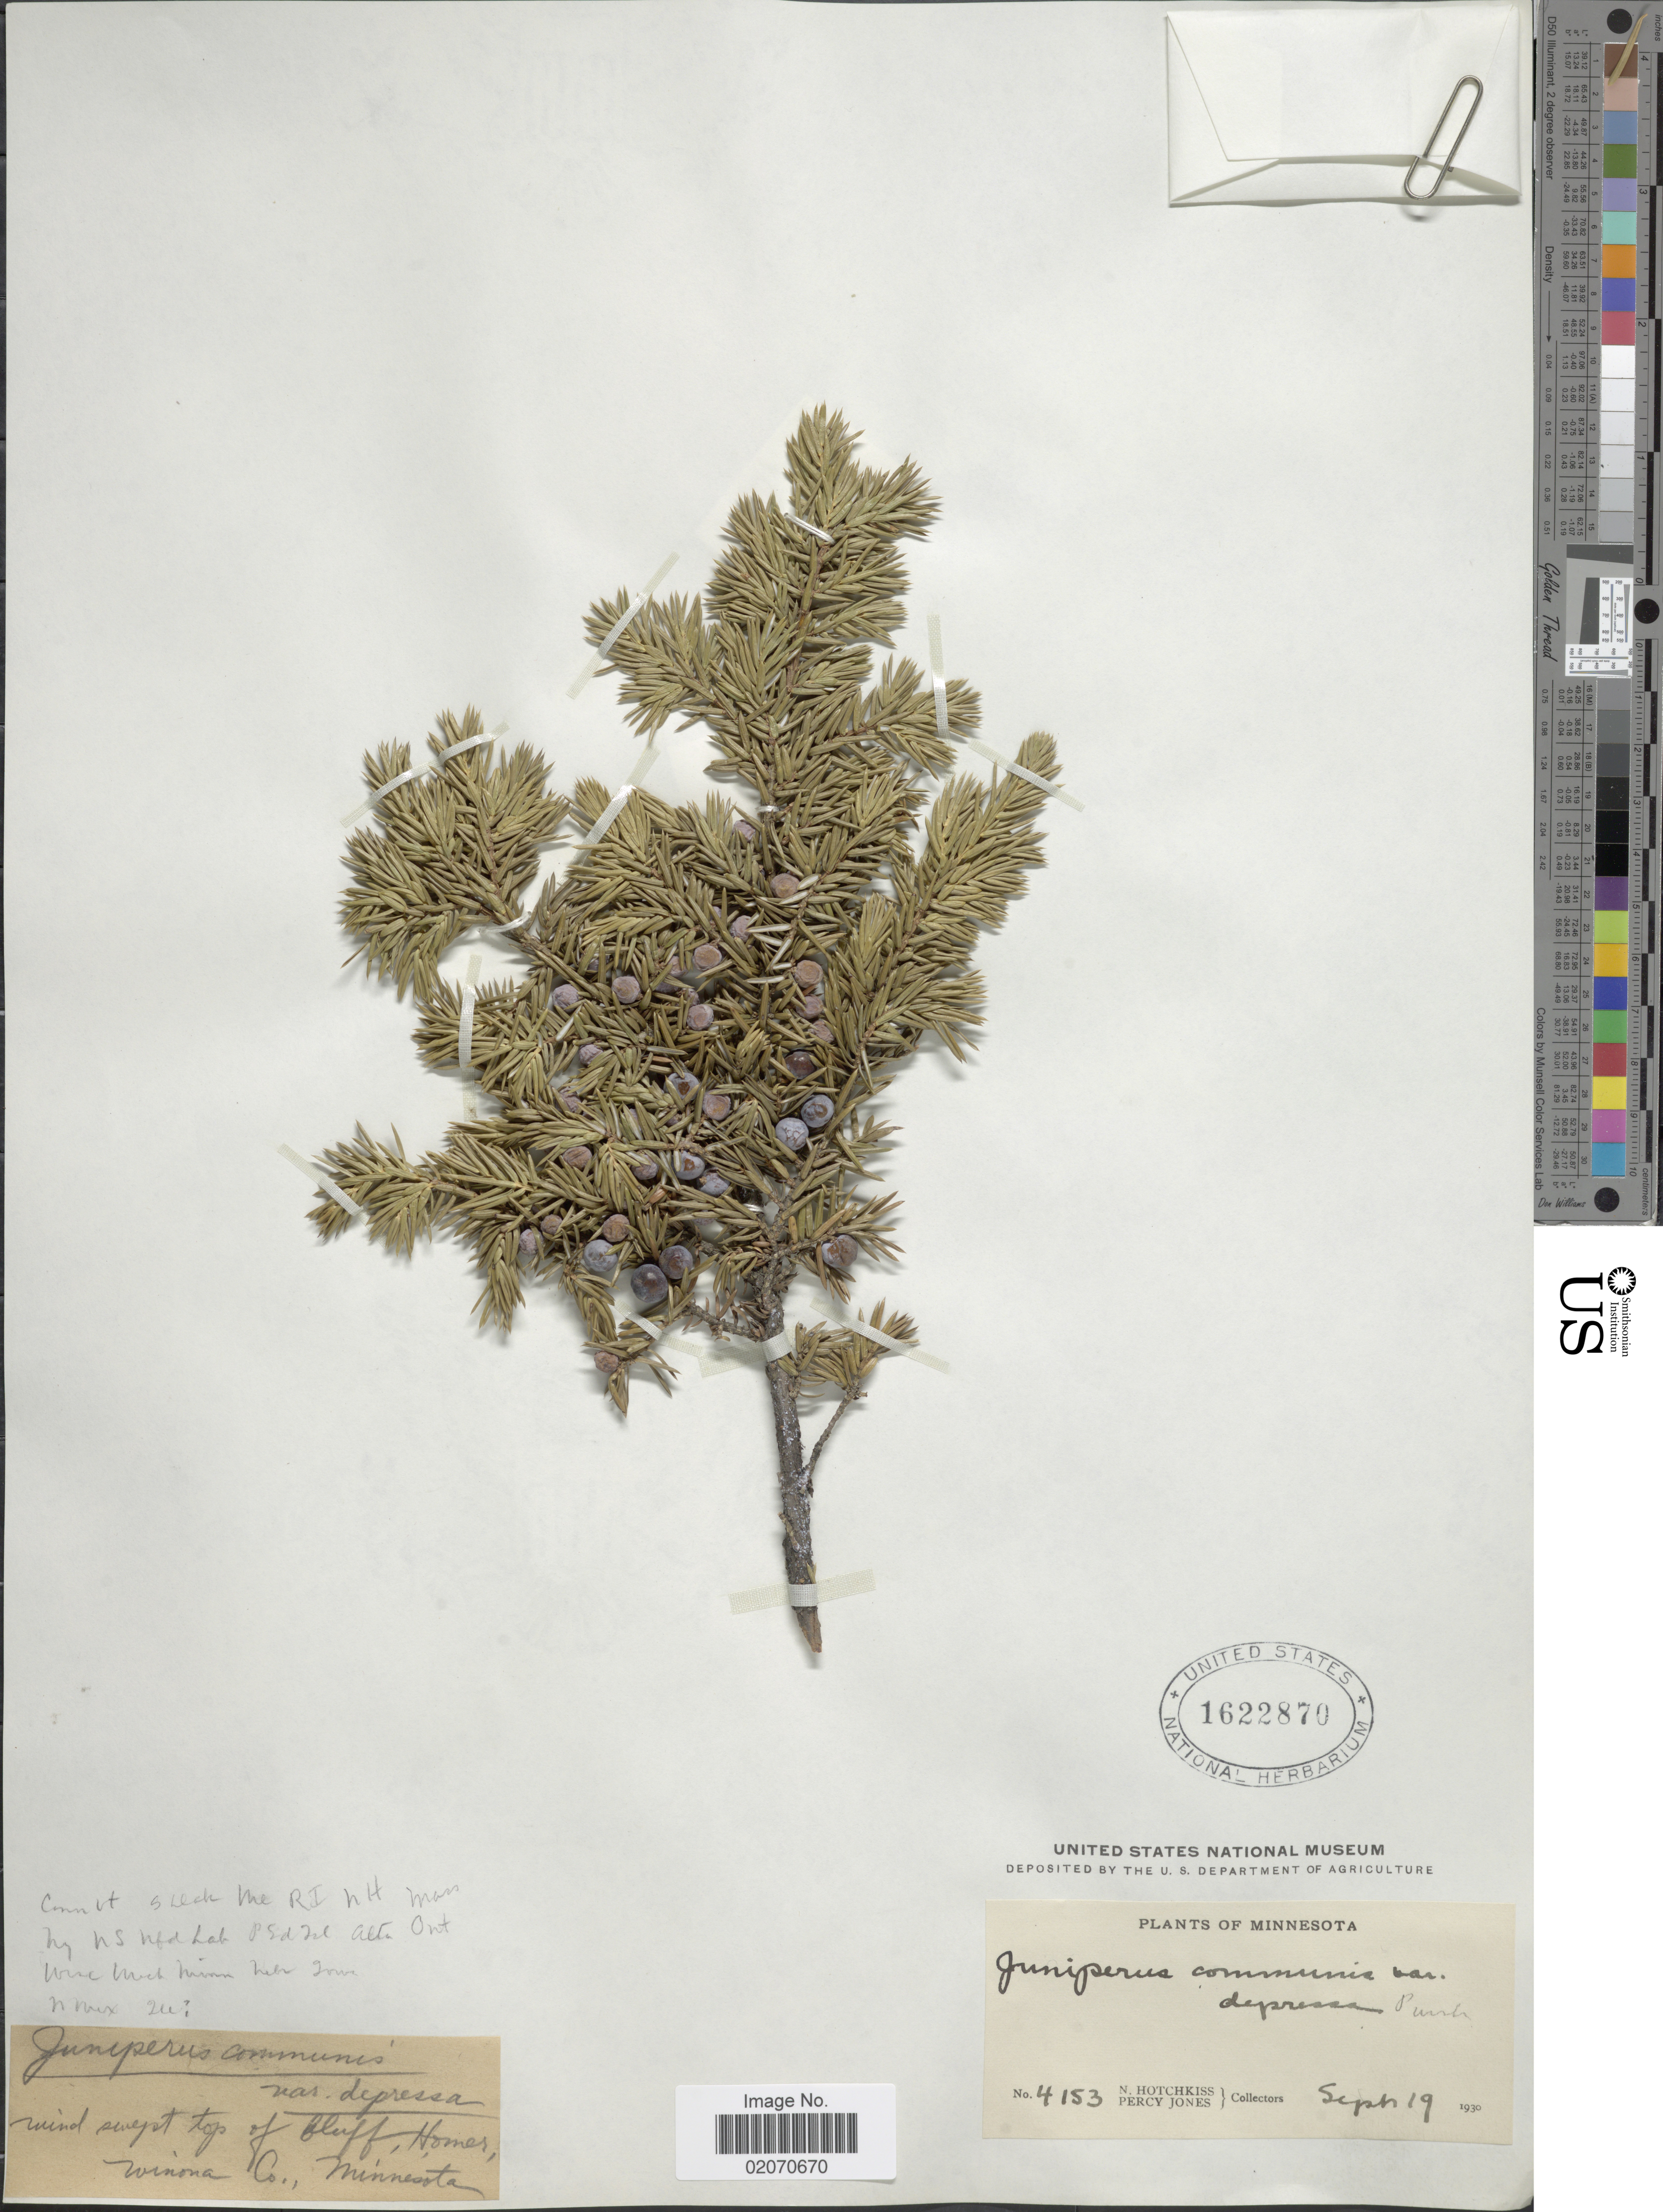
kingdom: Plantae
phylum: Tracheophyta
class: Pinopsida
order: Pinales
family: Cupressaceae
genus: Juniperus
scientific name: Juniperus communis var. depressa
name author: Pursh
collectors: N. Hotchkiss & P. Jones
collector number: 4153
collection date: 1930-09-19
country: United States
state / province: Minnesota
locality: Wind swept top of Bluff Homer Winona Co.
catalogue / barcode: US 1622870